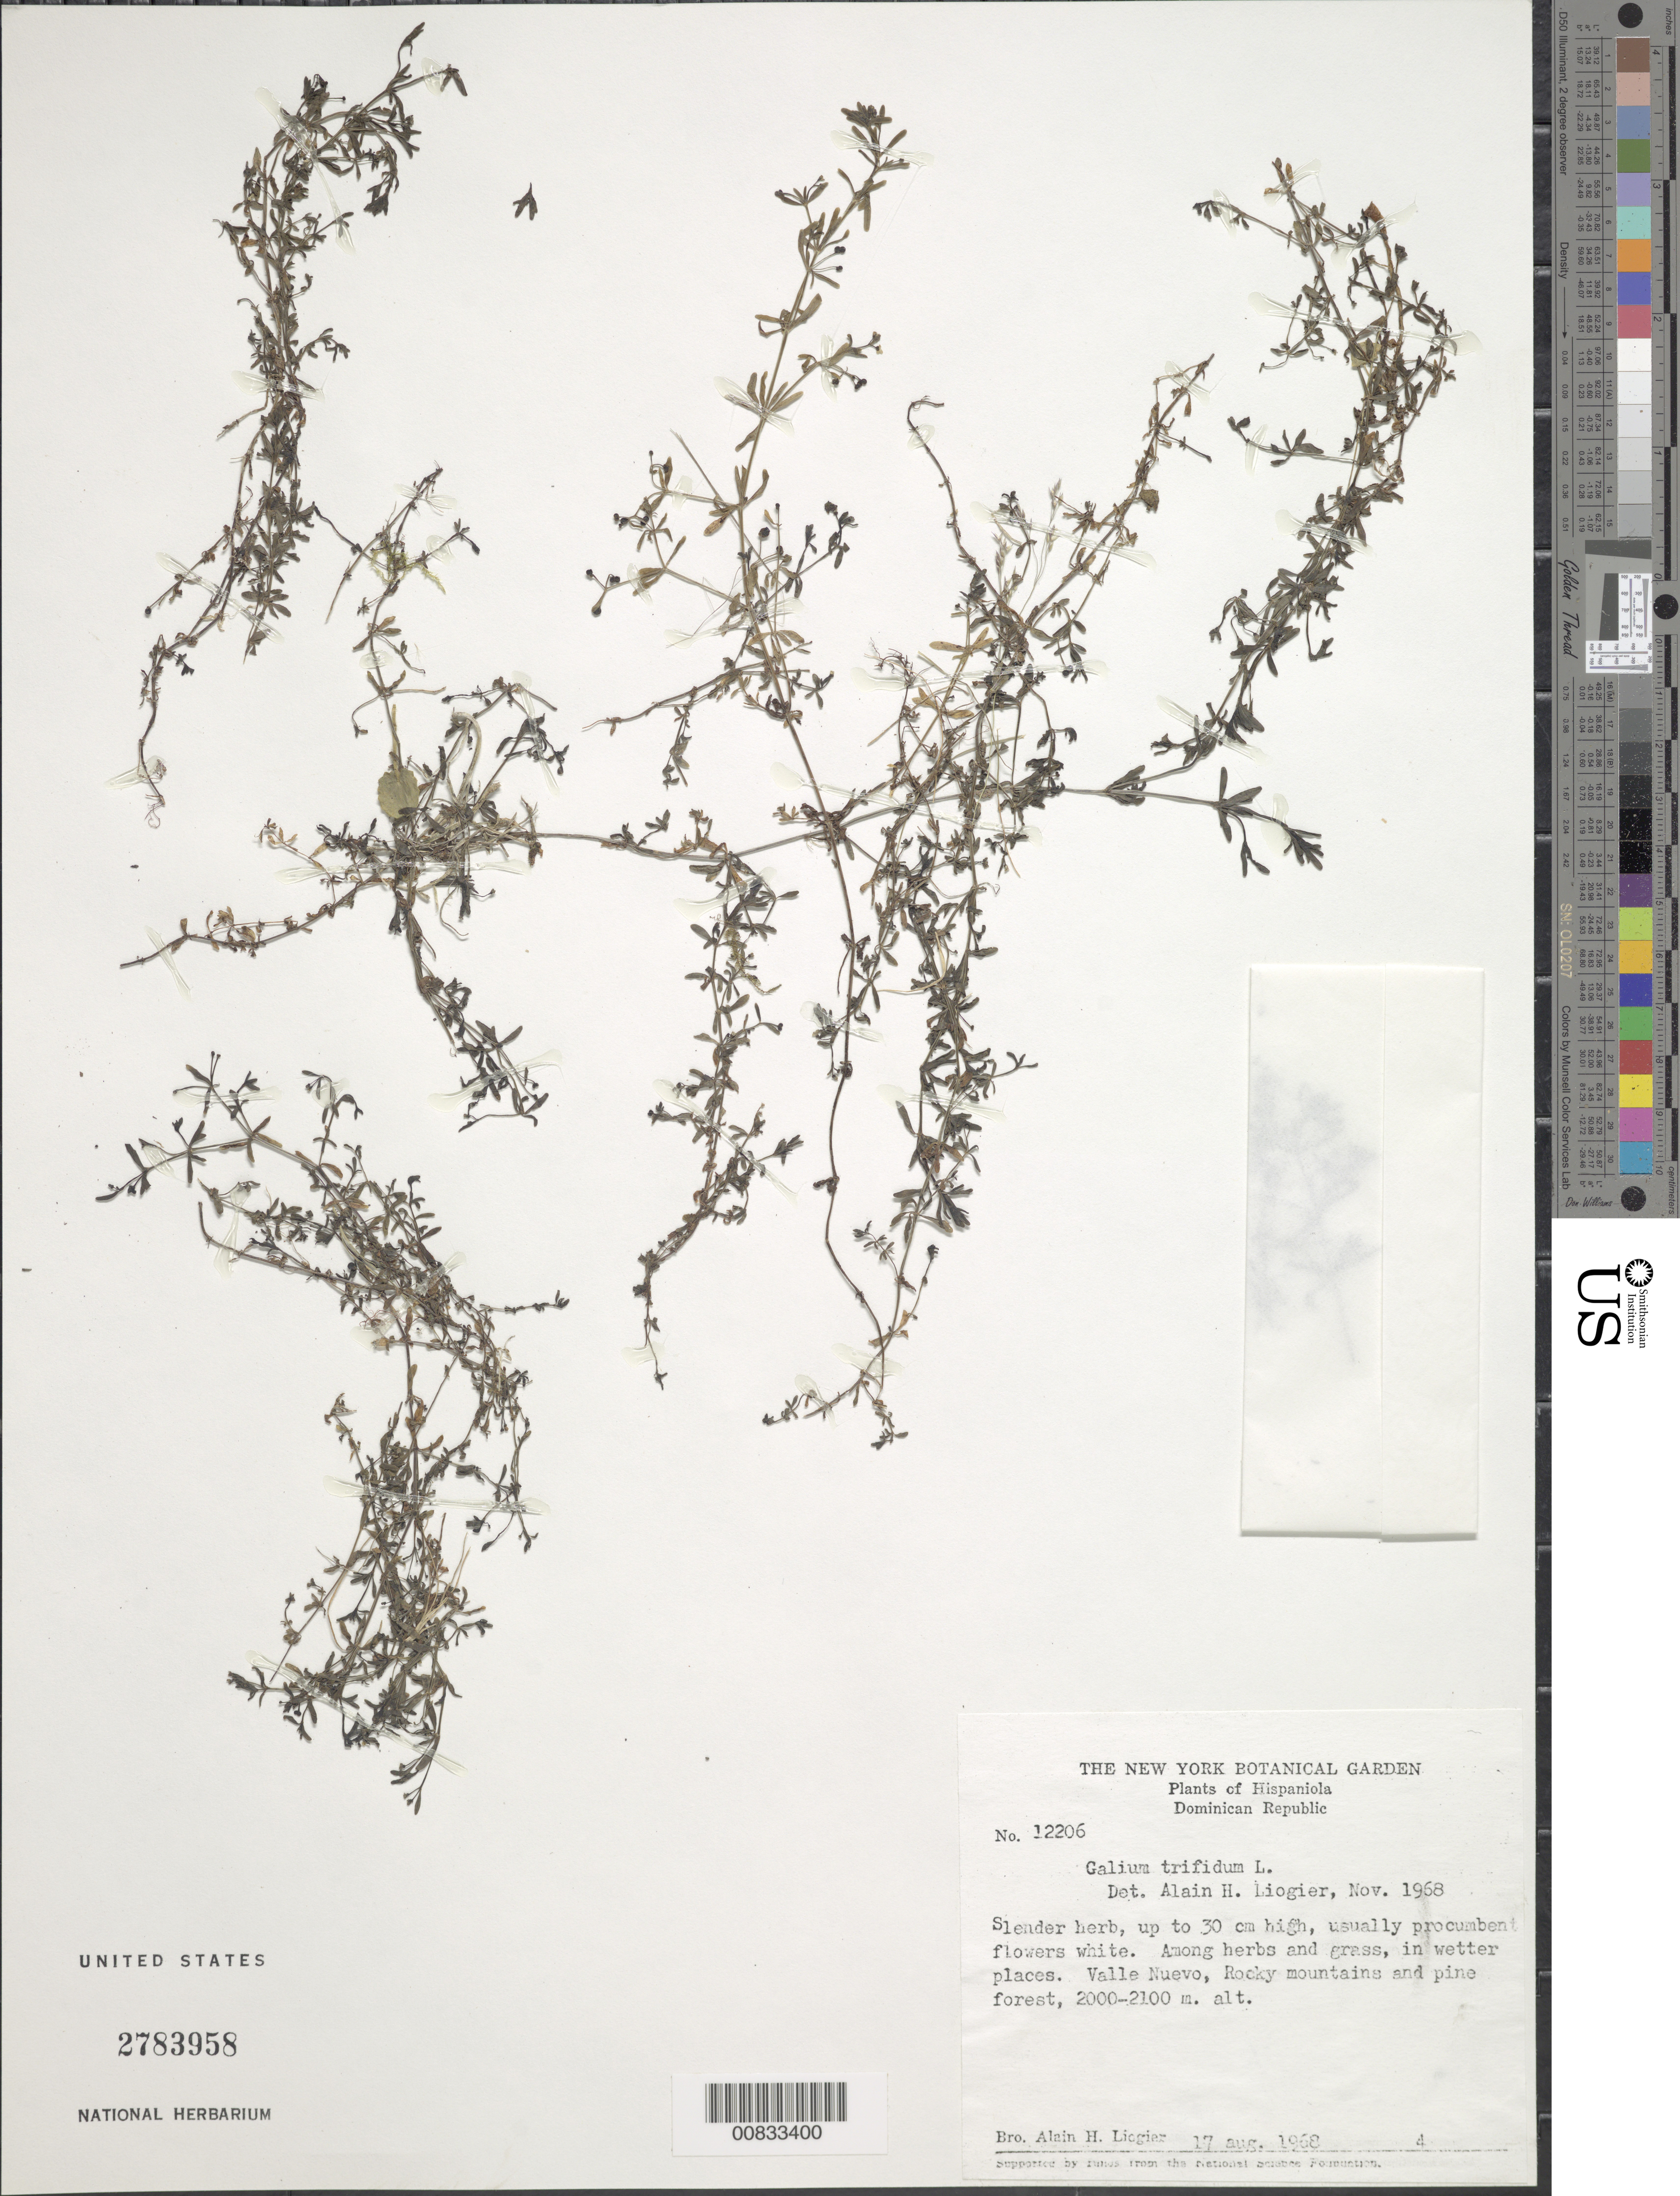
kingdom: Plantae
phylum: Tracheophyta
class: Magnoliopsida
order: Gentianales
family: Rubiaceae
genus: Galium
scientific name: Galium trifidum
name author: L.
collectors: A. H. Liogier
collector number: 12206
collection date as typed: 17 Aug 1968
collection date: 1968-08-17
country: Dominican Republic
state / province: La Vega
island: Hispaniola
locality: Valle Nuevo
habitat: Among herbs and grass in wetter places of rocky mountains and pine forest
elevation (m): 2000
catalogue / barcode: US 2783958